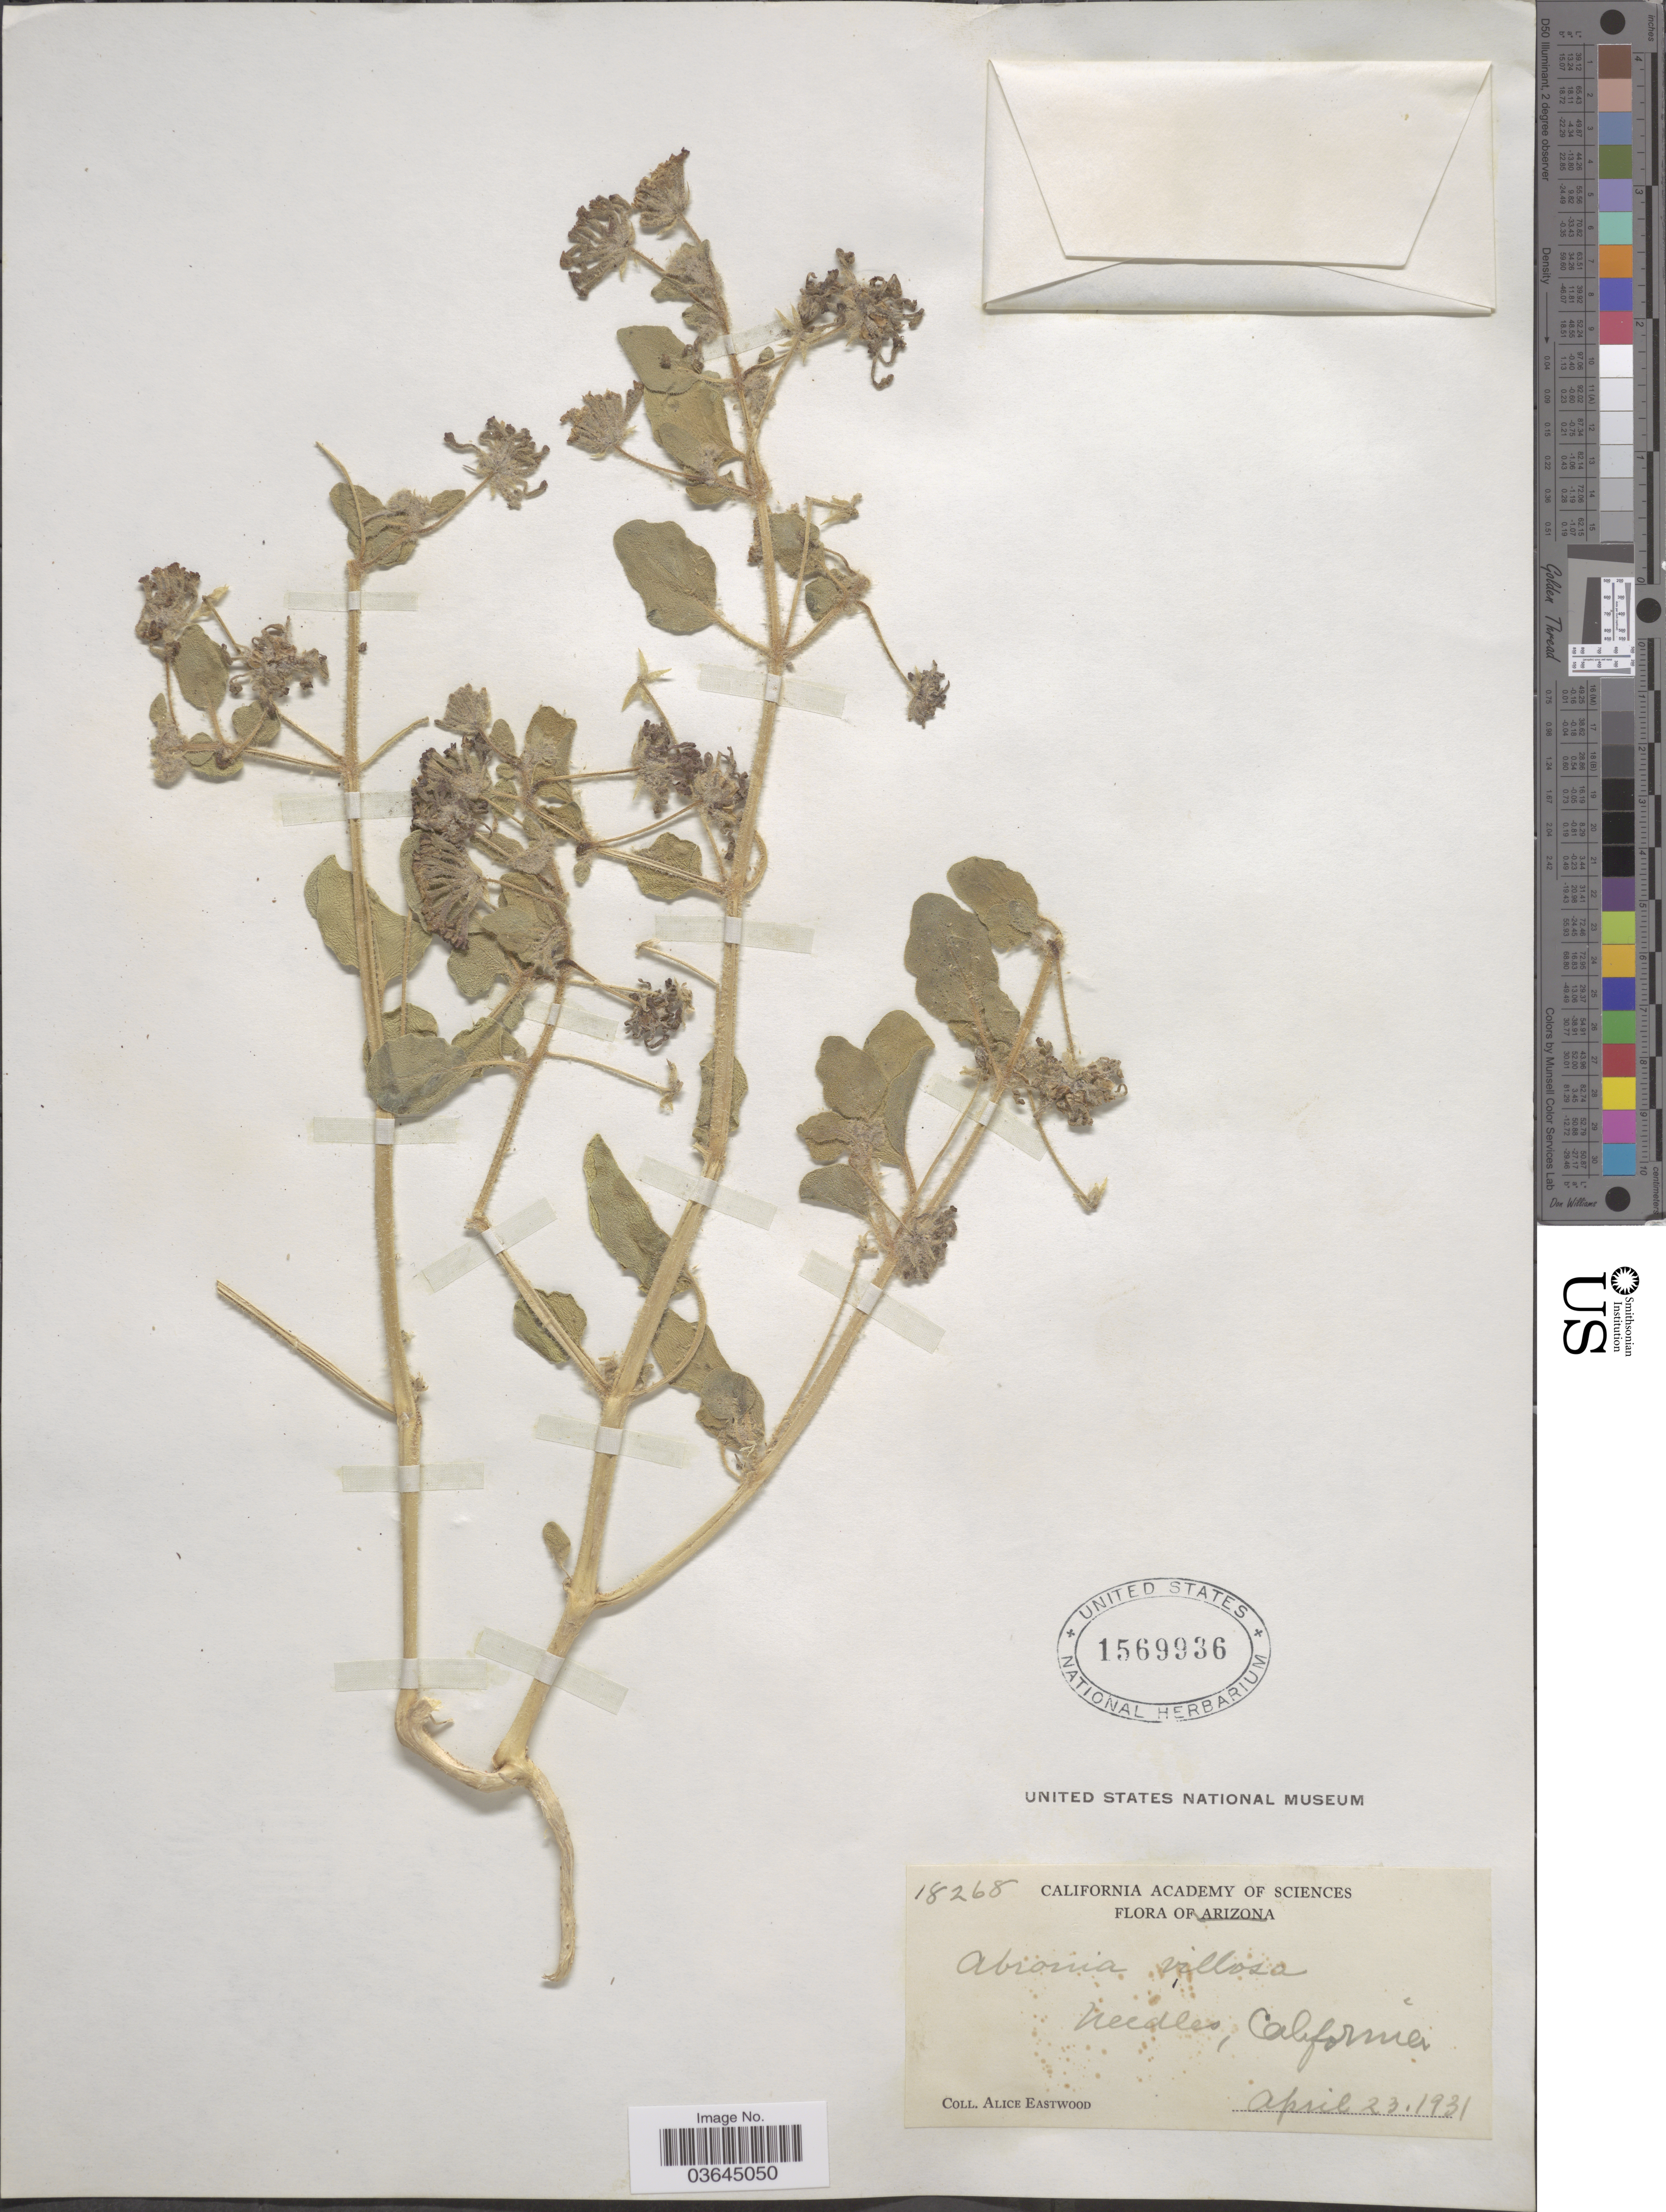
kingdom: Plantae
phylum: Tracheophyta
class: Magnoliopsida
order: Caryophyllales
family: Nyctaginaceae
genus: Abronia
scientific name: Abronia villosa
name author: S. Watson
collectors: A. Eastwood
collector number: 18268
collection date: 1931-04-23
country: United States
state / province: California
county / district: San Bernardino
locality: Needles.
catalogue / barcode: US 1569936